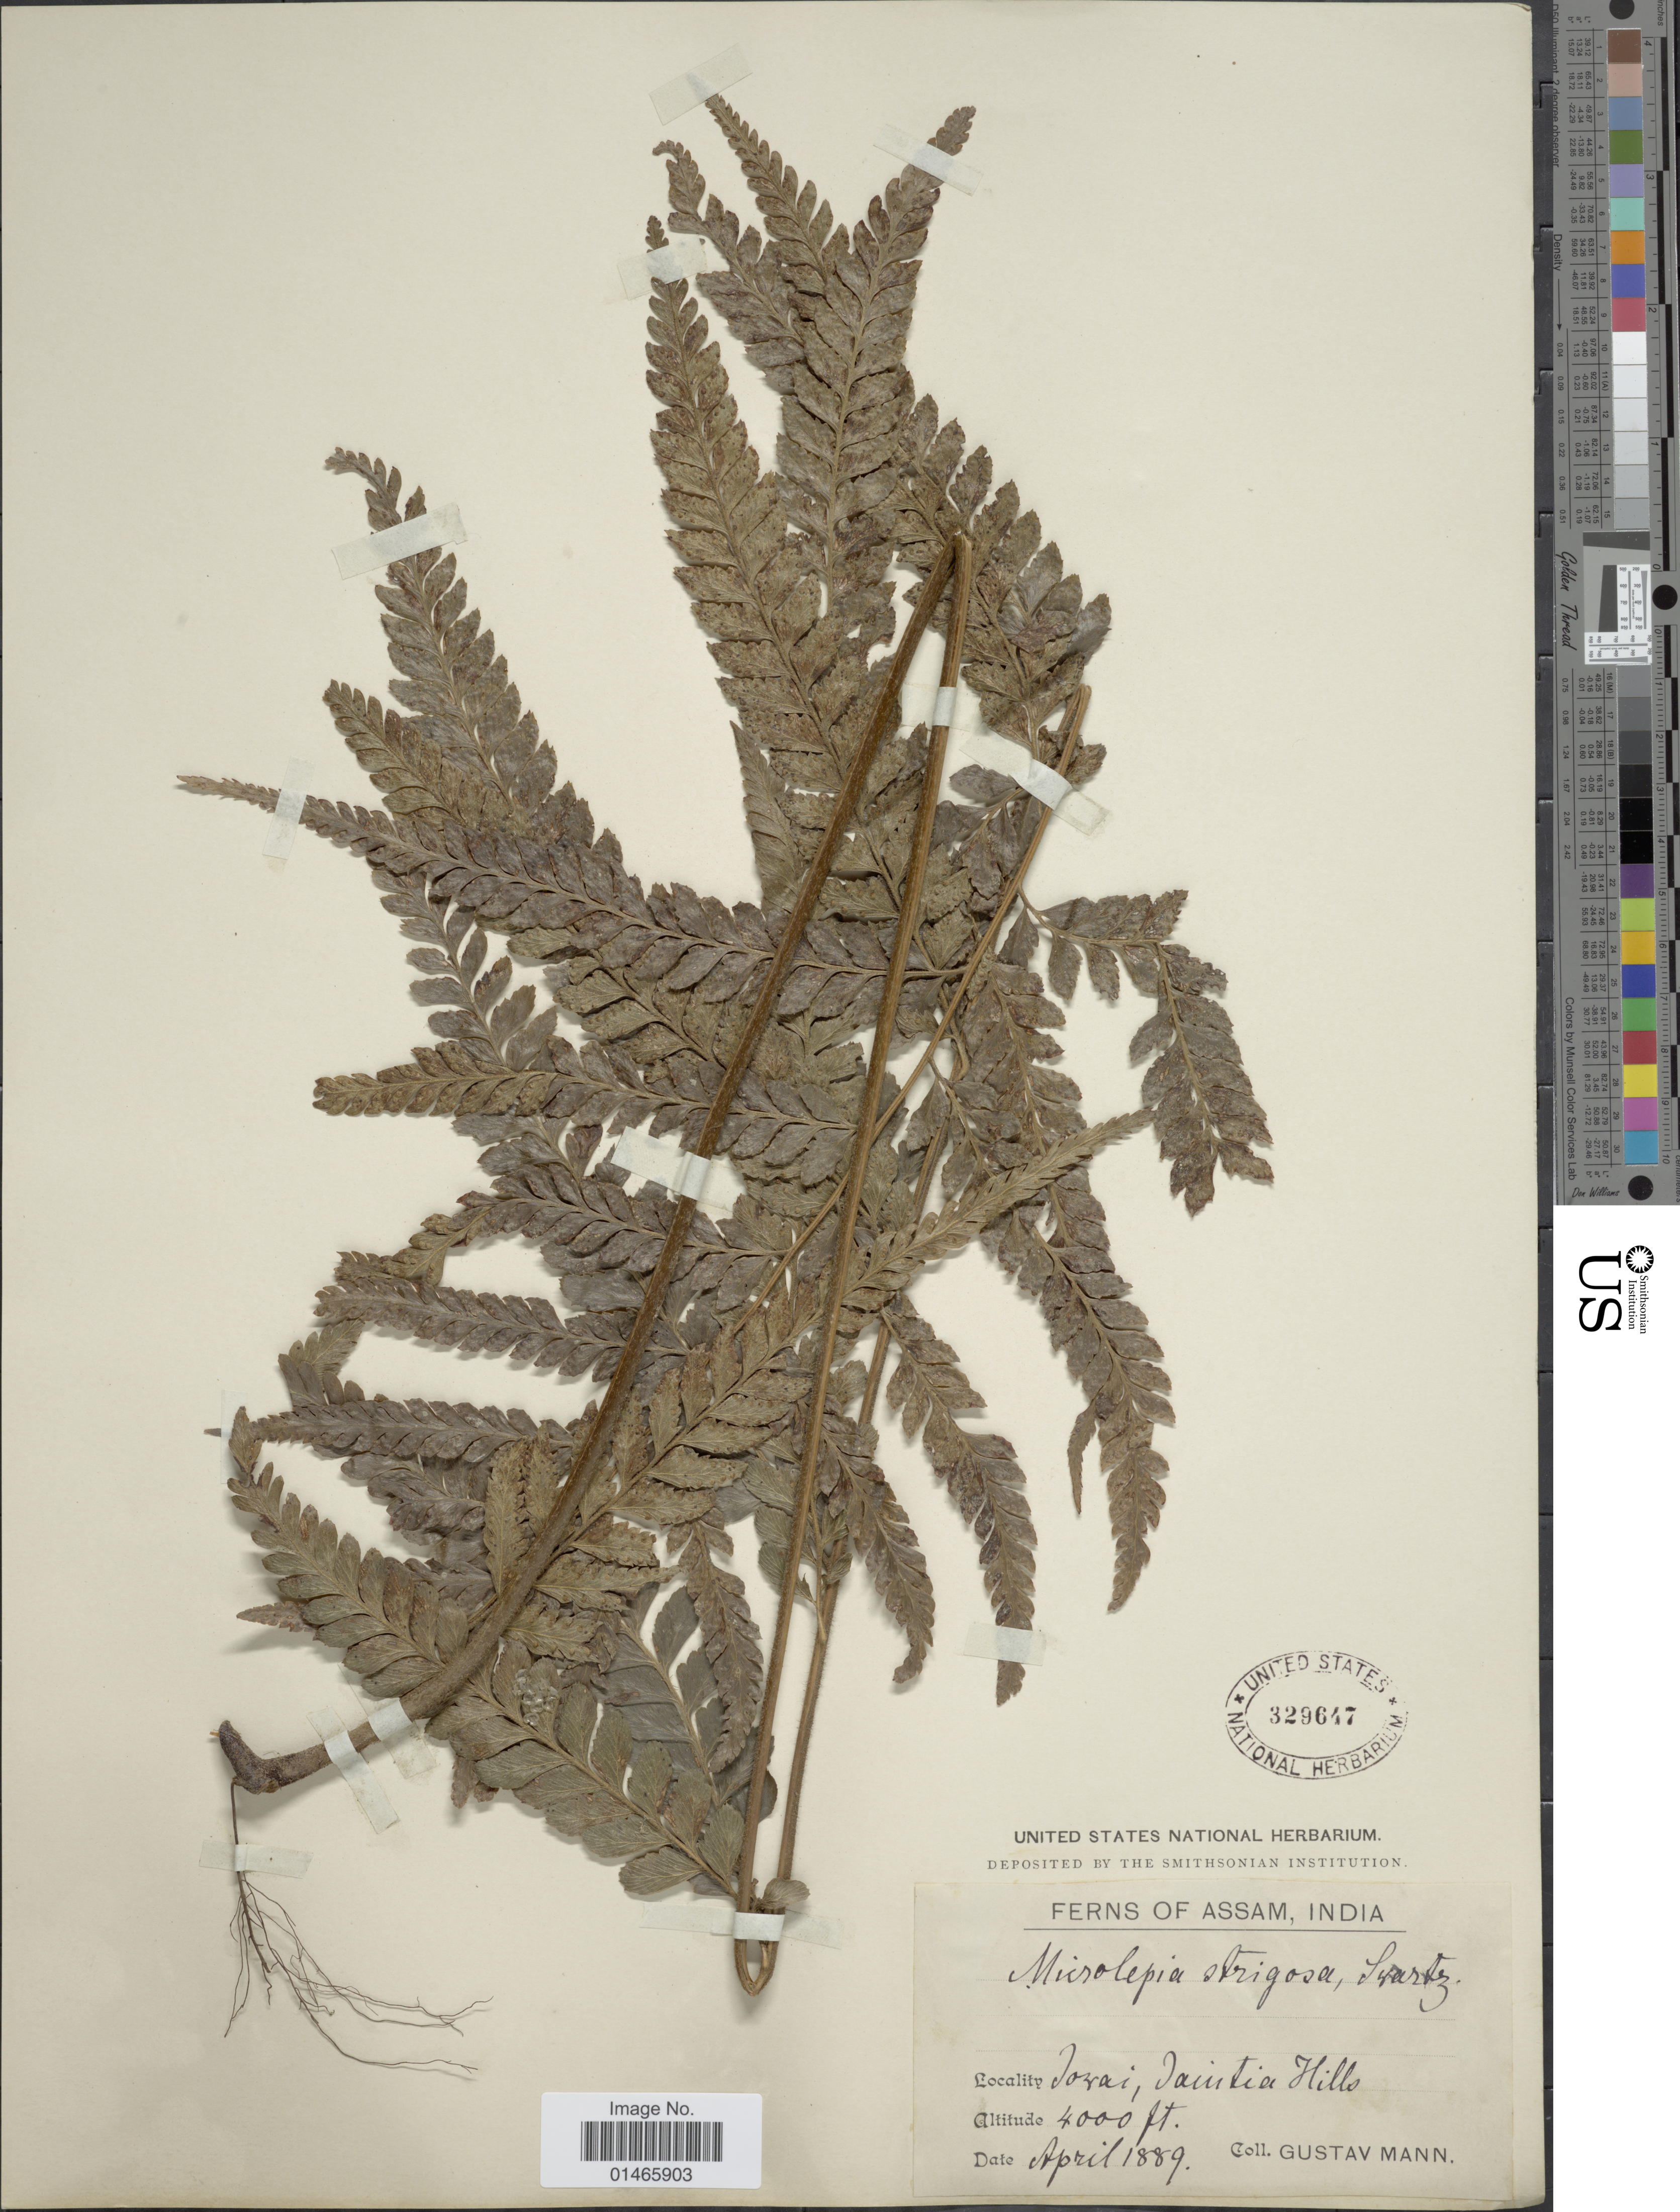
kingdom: Plantae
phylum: Tracheophyta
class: Polypodiopsida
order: Polypodiales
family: Dennstaedtiaceae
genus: Microlepia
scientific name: Microlepia strigosa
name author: (Thunb.) J. Presl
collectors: G. Mann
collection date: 1889-04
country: India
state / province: Assam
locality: Jowai, Jauitai Hills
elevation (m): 1219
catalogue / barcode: US 329647